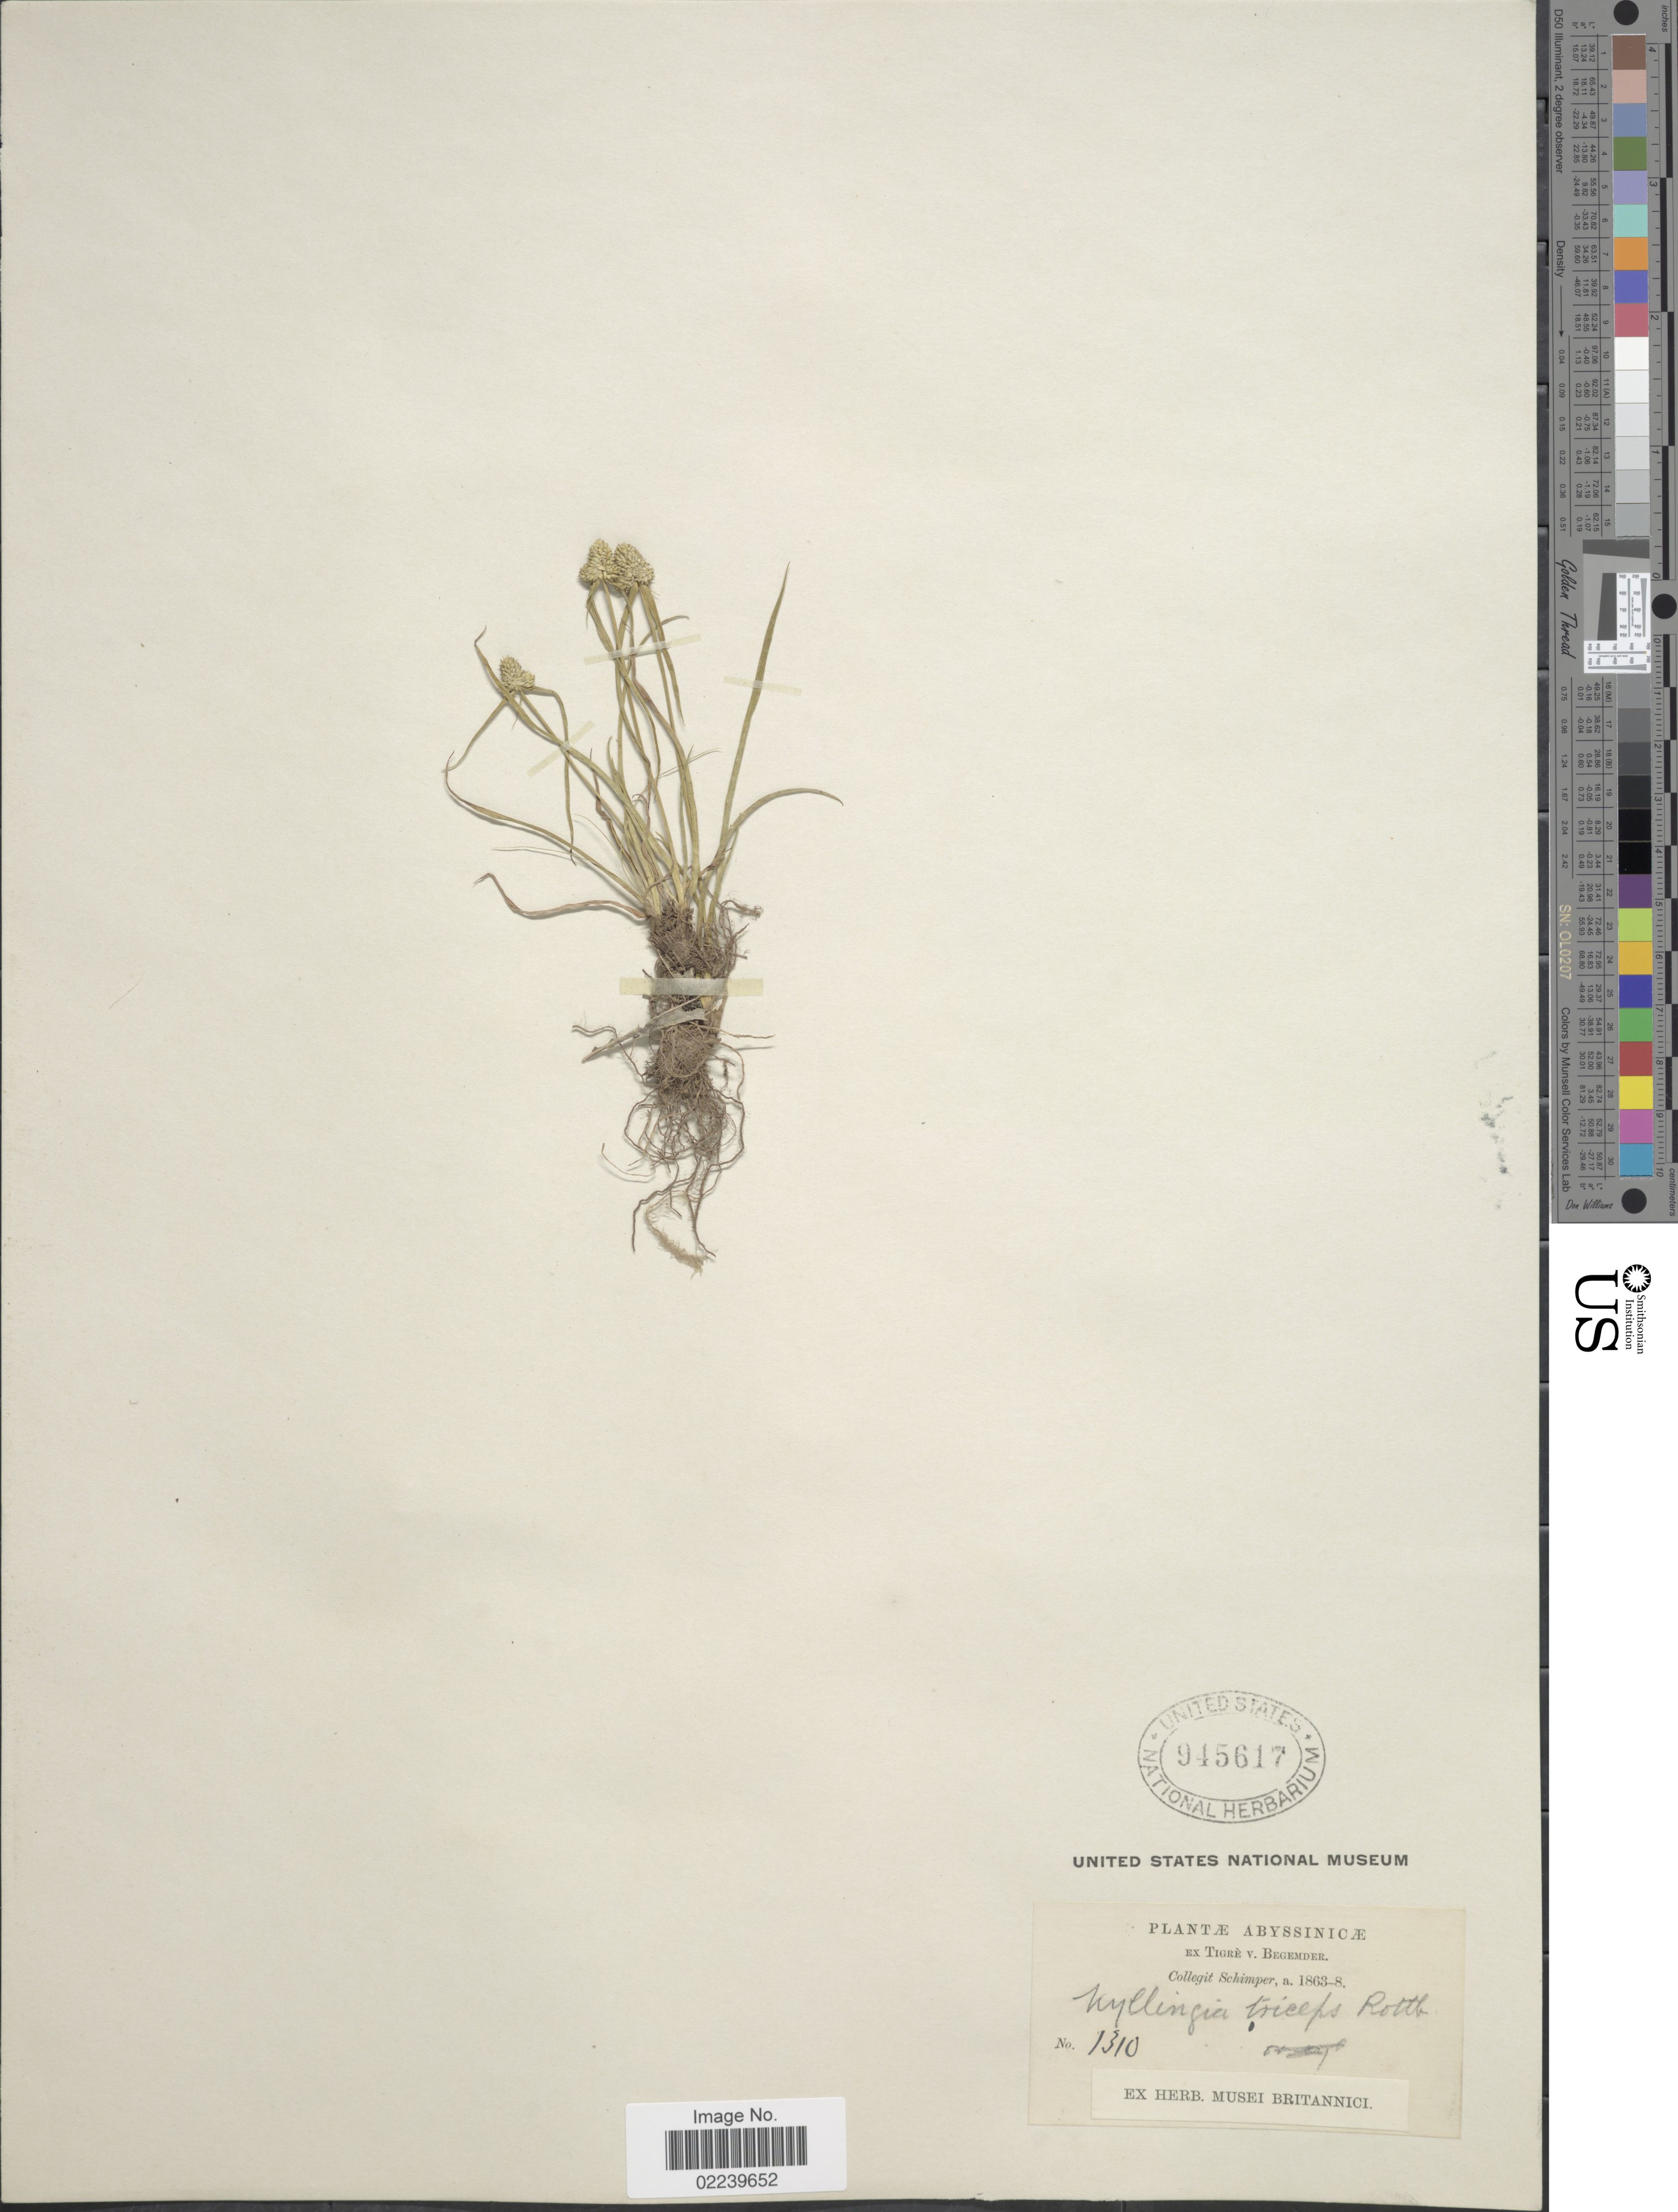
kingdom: Plantae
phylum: Tracheophyta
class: Liliopsida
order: Poales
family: Cyperaceae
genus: Cyperus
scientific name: Cyperus sp.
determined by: Strong, Mark T., (BOT), Smithsonian Institution - National Museum of Natural History (UNITED STATES)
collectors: -. Schimper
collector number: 1310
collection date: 1863/1868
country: Eritrea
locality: Abyssinicae. Tigre v. Begemder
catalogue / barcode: US 945617